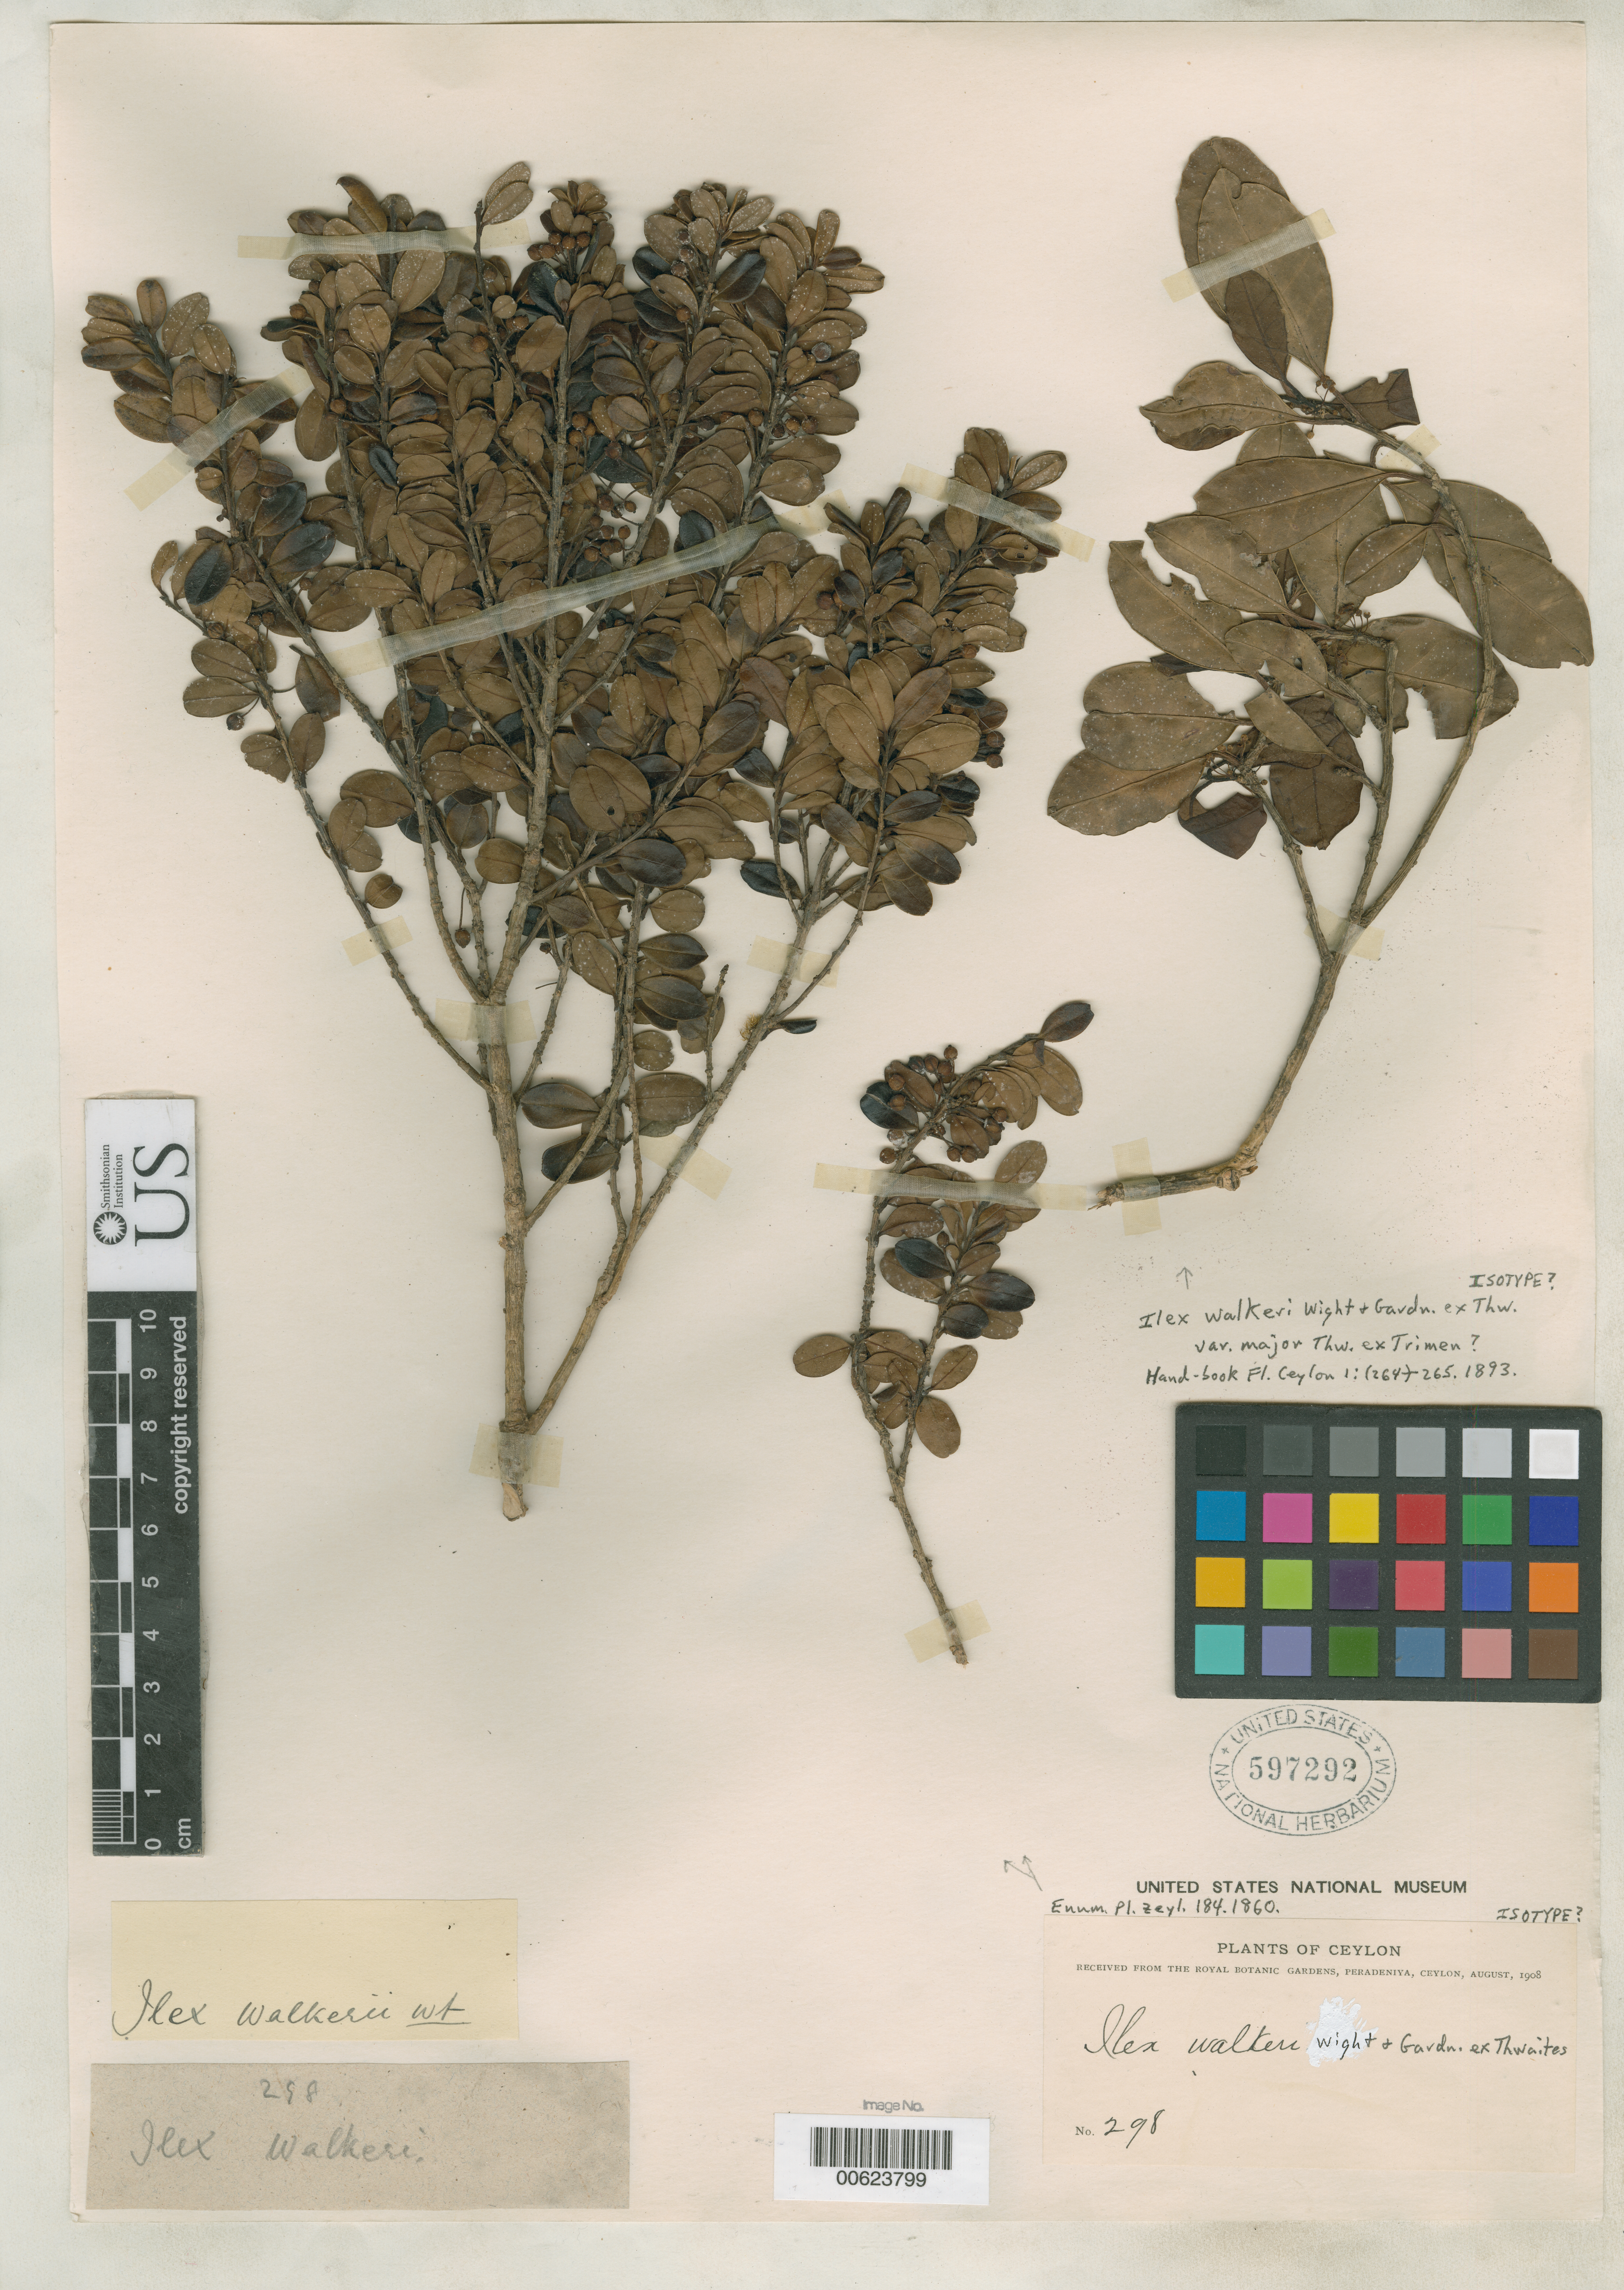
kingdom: Plantae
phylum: Tracheophyta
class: Magnoliopsida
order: Aquifoliales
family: Aquifoliaceae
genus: Ilex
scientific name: Ilex walkeri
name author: W. Wight & Gardner ex Thwaites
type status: Possible Isotype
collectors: ex Roy. Bot. Gard.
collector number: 298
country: Sri Lanka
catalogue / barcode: US 597292